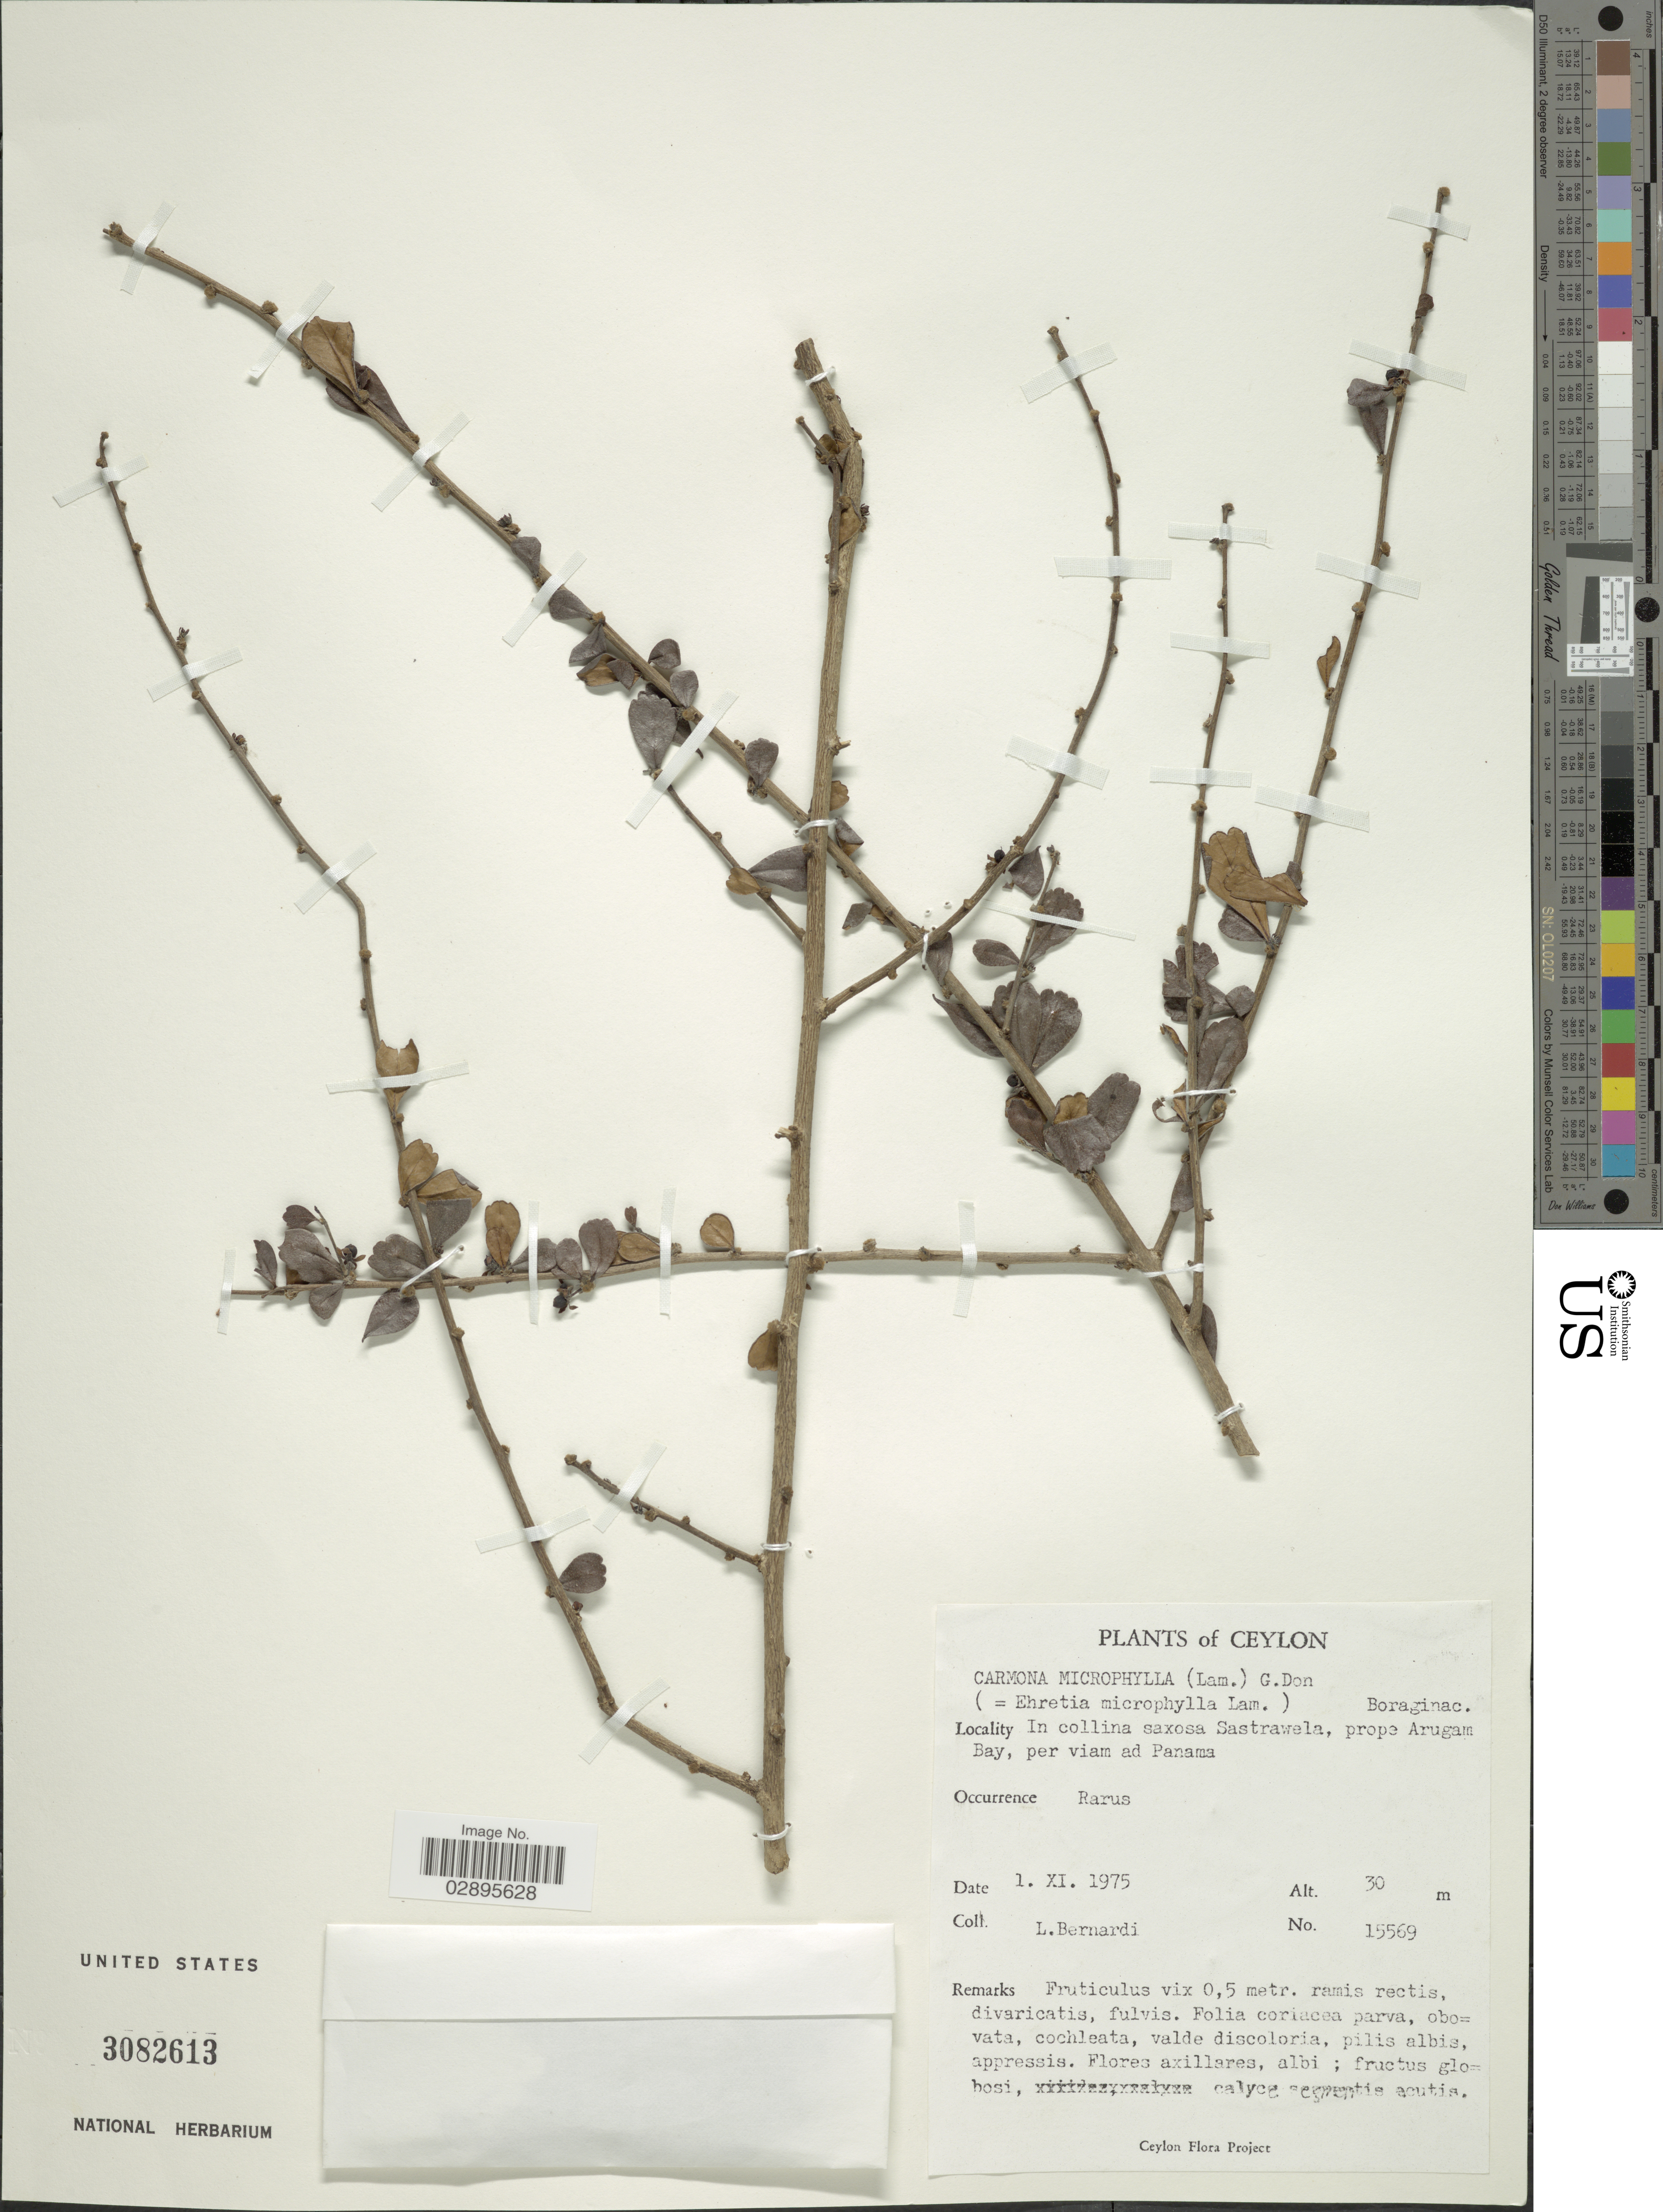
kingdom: Plantae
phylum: Tracheophyta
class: Magnoliopsida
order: Boraginales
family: Ehretiaceae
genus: Ehretia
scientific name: Ehretia microphylla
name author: Lam.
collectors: L. Bernardi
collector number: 15569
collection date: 1975-11-01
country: Sri Lanka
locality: Ceylon. In collina saxosa Sastrawela, prope Arugam Bay, per viam ad Panama.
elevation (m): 30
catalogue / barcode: US 3082613